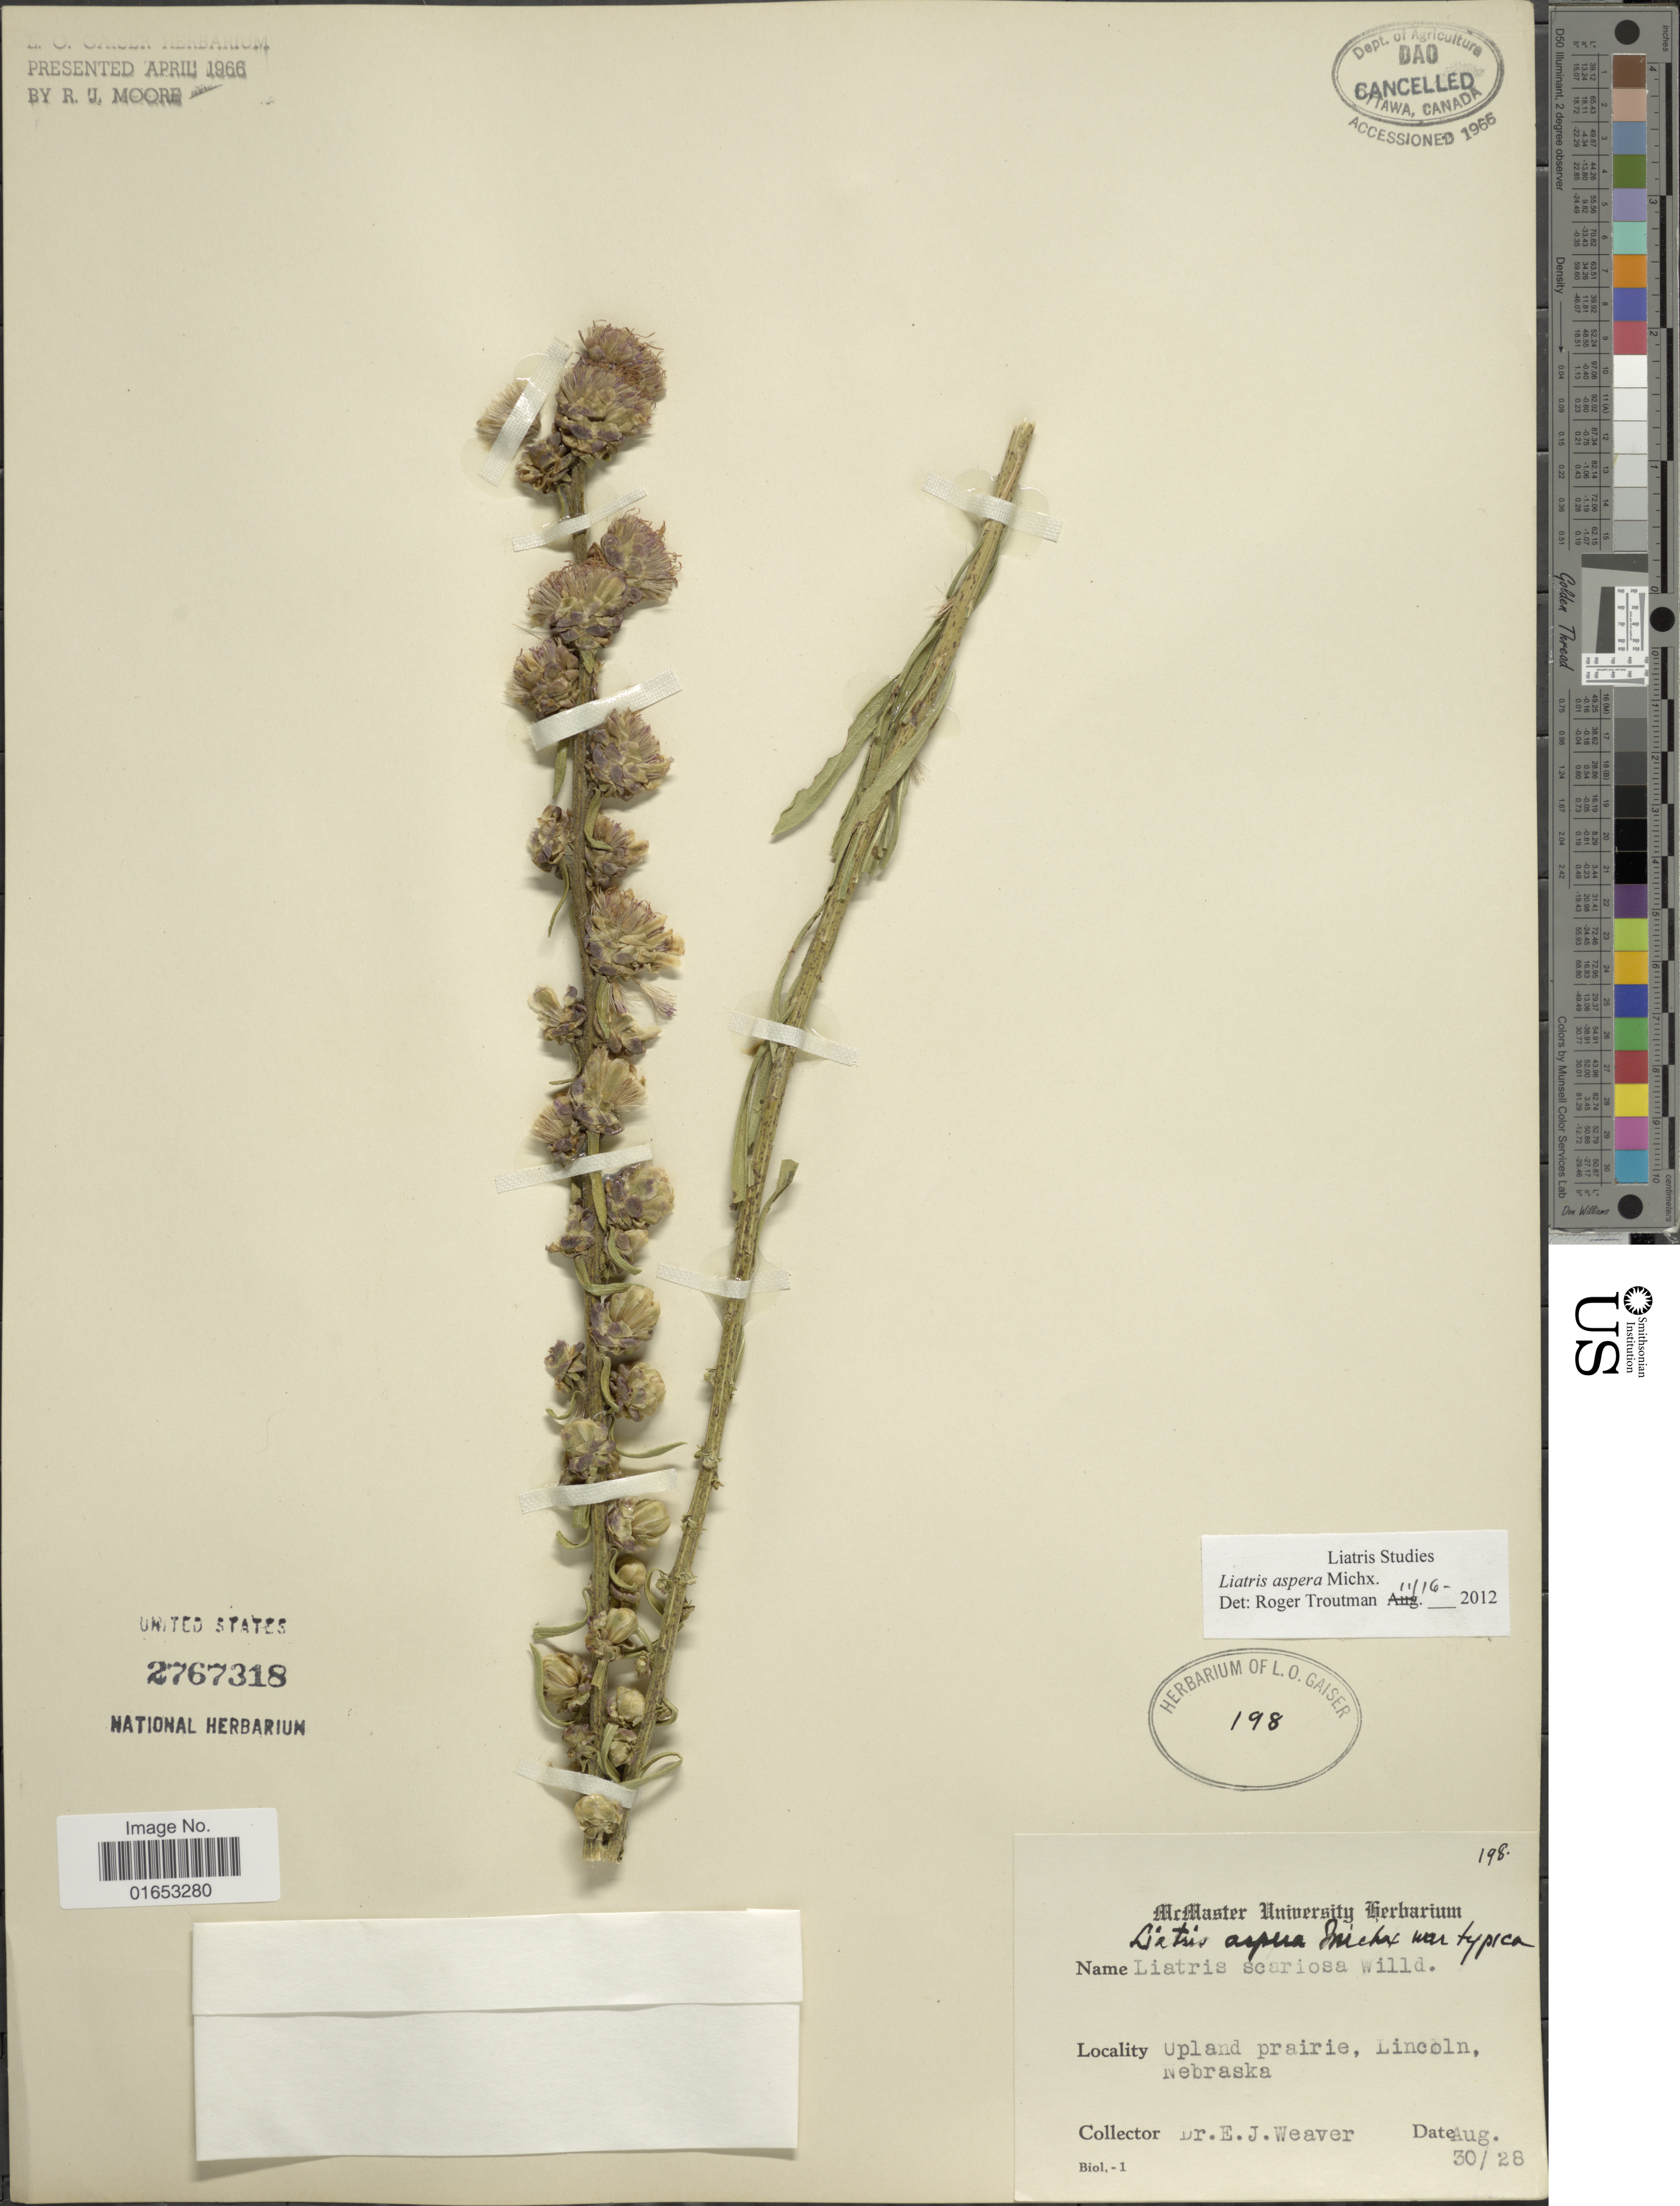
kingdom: Plantae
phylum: Tracheophyta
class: Magnoliopsida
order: Asterales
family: Asteraceae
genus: Liatris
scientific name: Liatris aspera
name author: Michx.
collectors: E. Weaver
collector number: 198?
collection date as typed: Transcribed d/m/y: 30/8/28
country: United States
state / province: Nebraska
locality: Upland prairie, Lincoln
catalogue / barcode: US 2767318